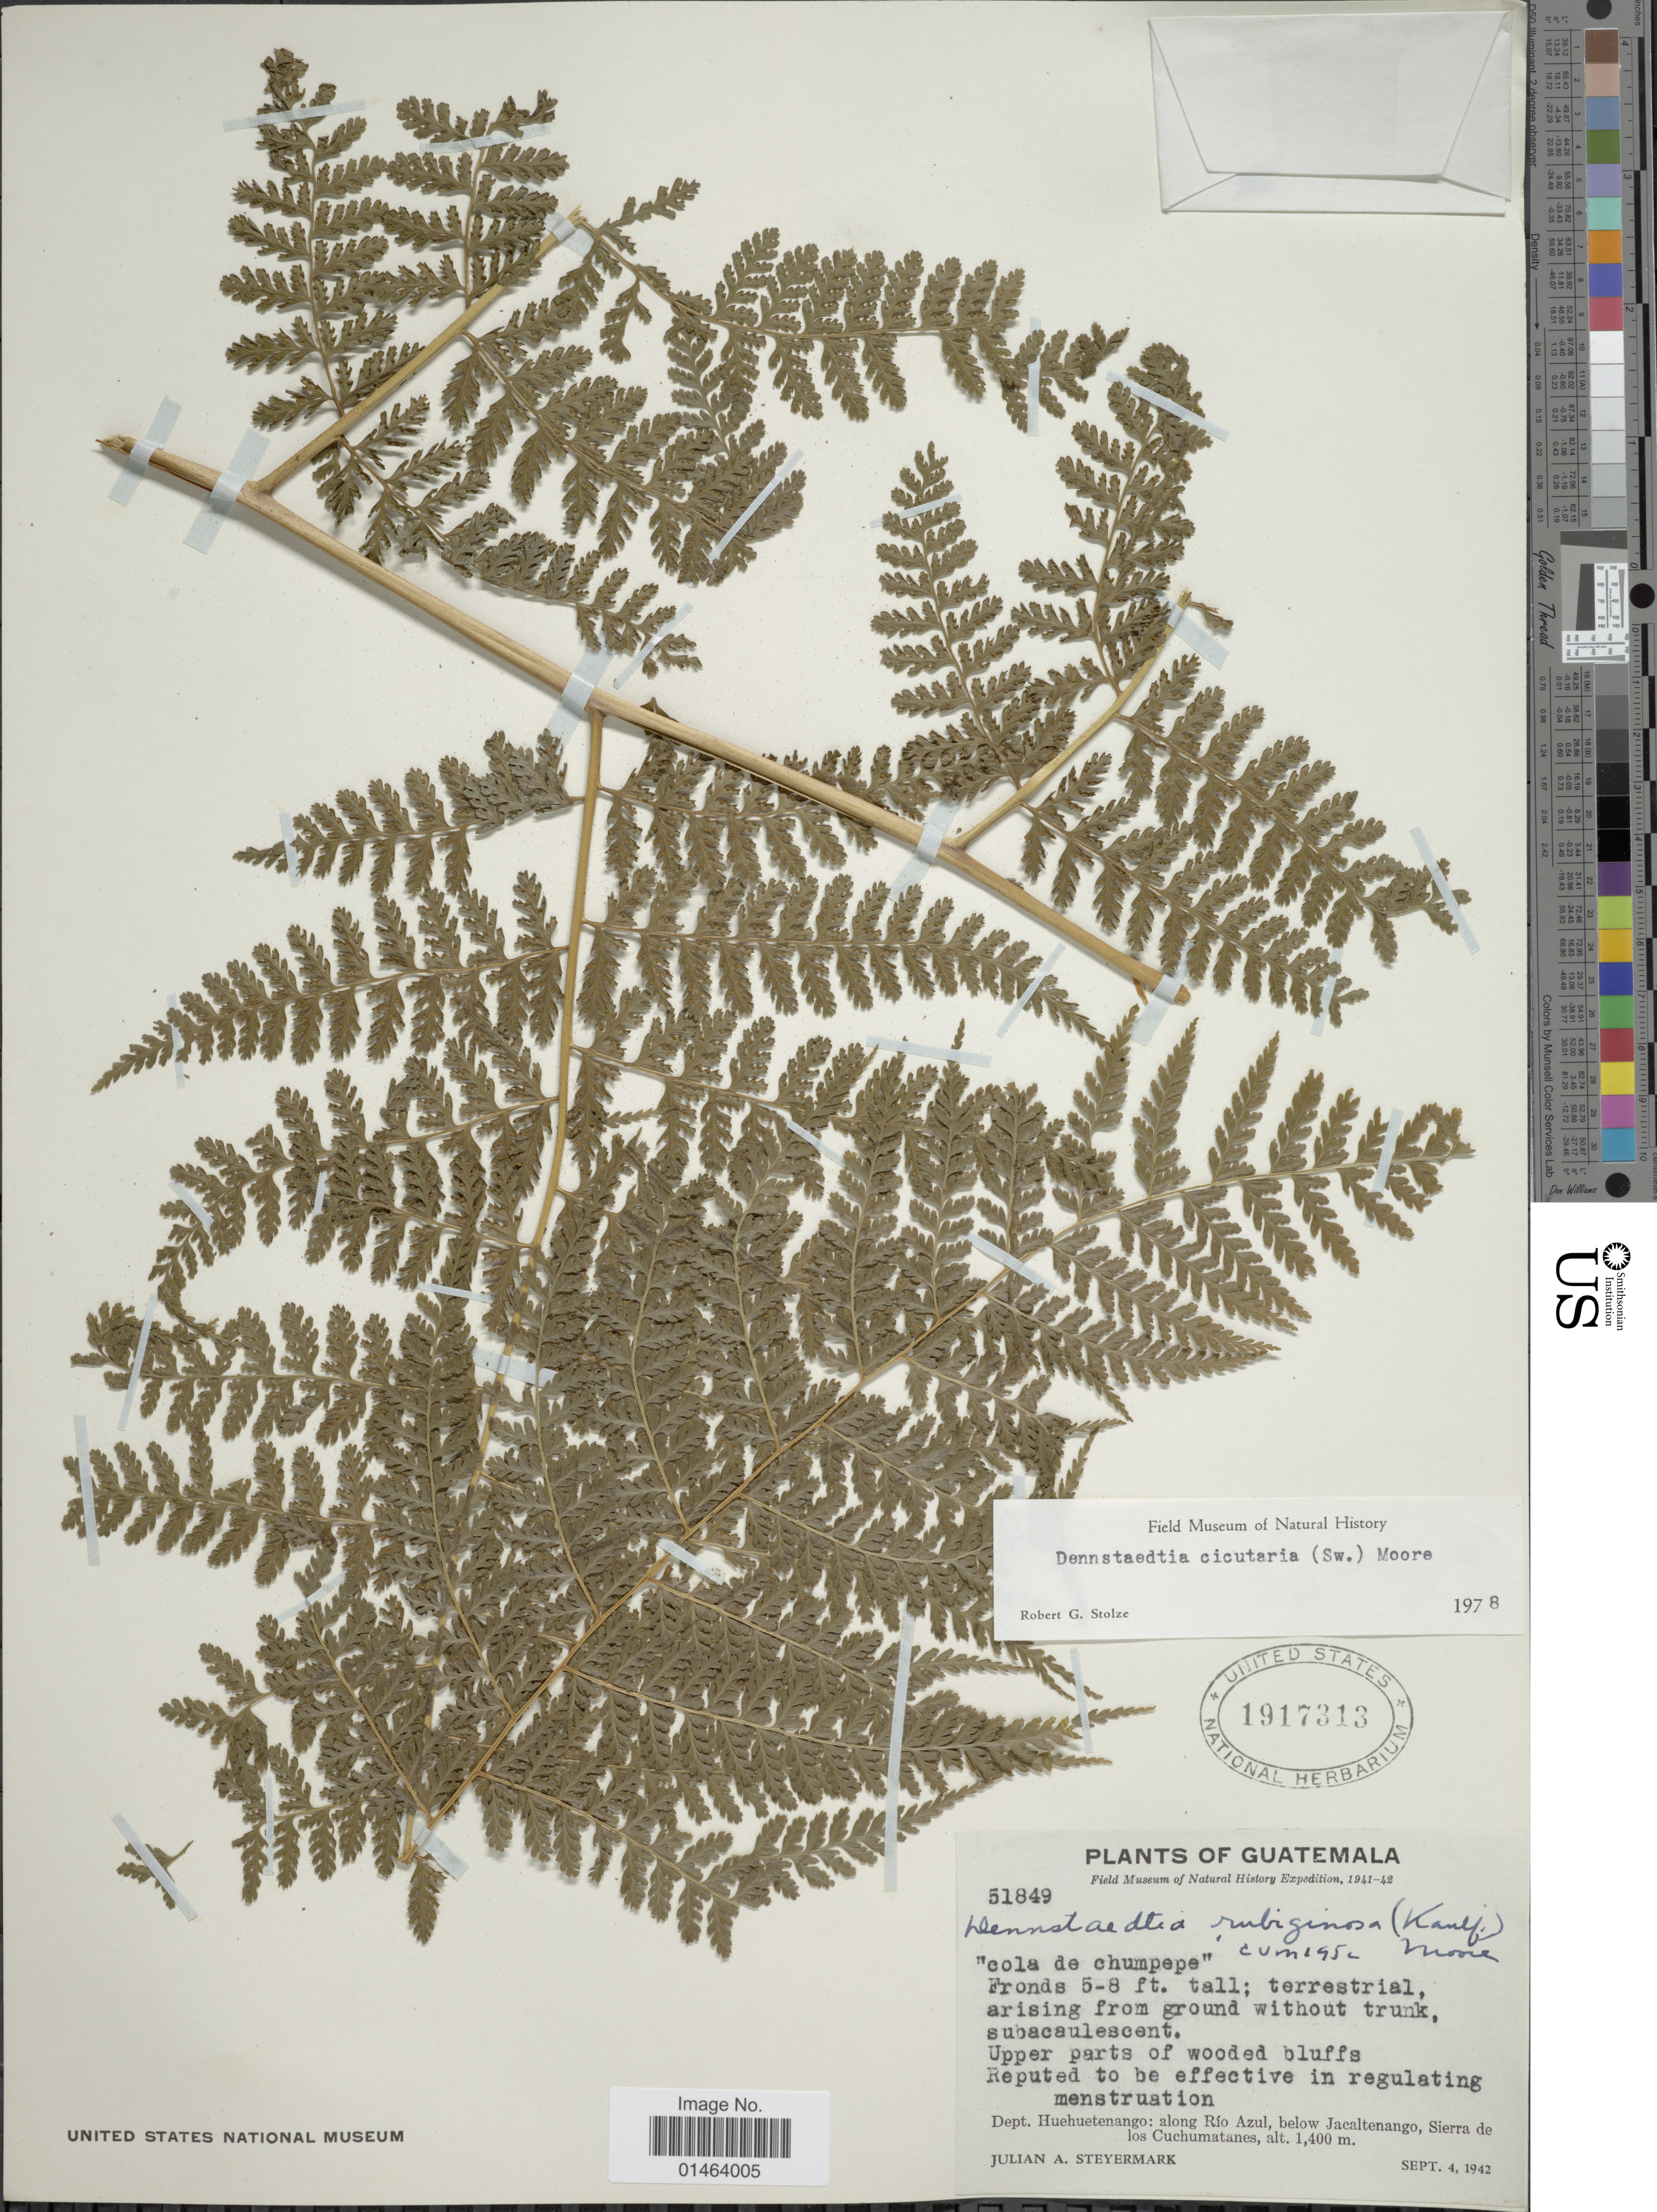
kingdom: Plantae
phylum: Tracheophyta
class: Polypodiopsida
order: Polypodiales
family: Dennstaedtiaceae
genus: Dennstaedtia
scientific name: Dennstaedtia cicutaria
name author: (Sw.) T. Moore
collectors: J. Steyermark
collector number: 51849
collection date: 1942-09-04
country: Guatemala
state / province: Huehuetenango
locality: Guatemala, Huehuetenango: along Rio Azul, below Jacaltenanago, Sierra de los Cuchumatanes.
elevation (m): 1400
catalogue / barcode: US 1917313